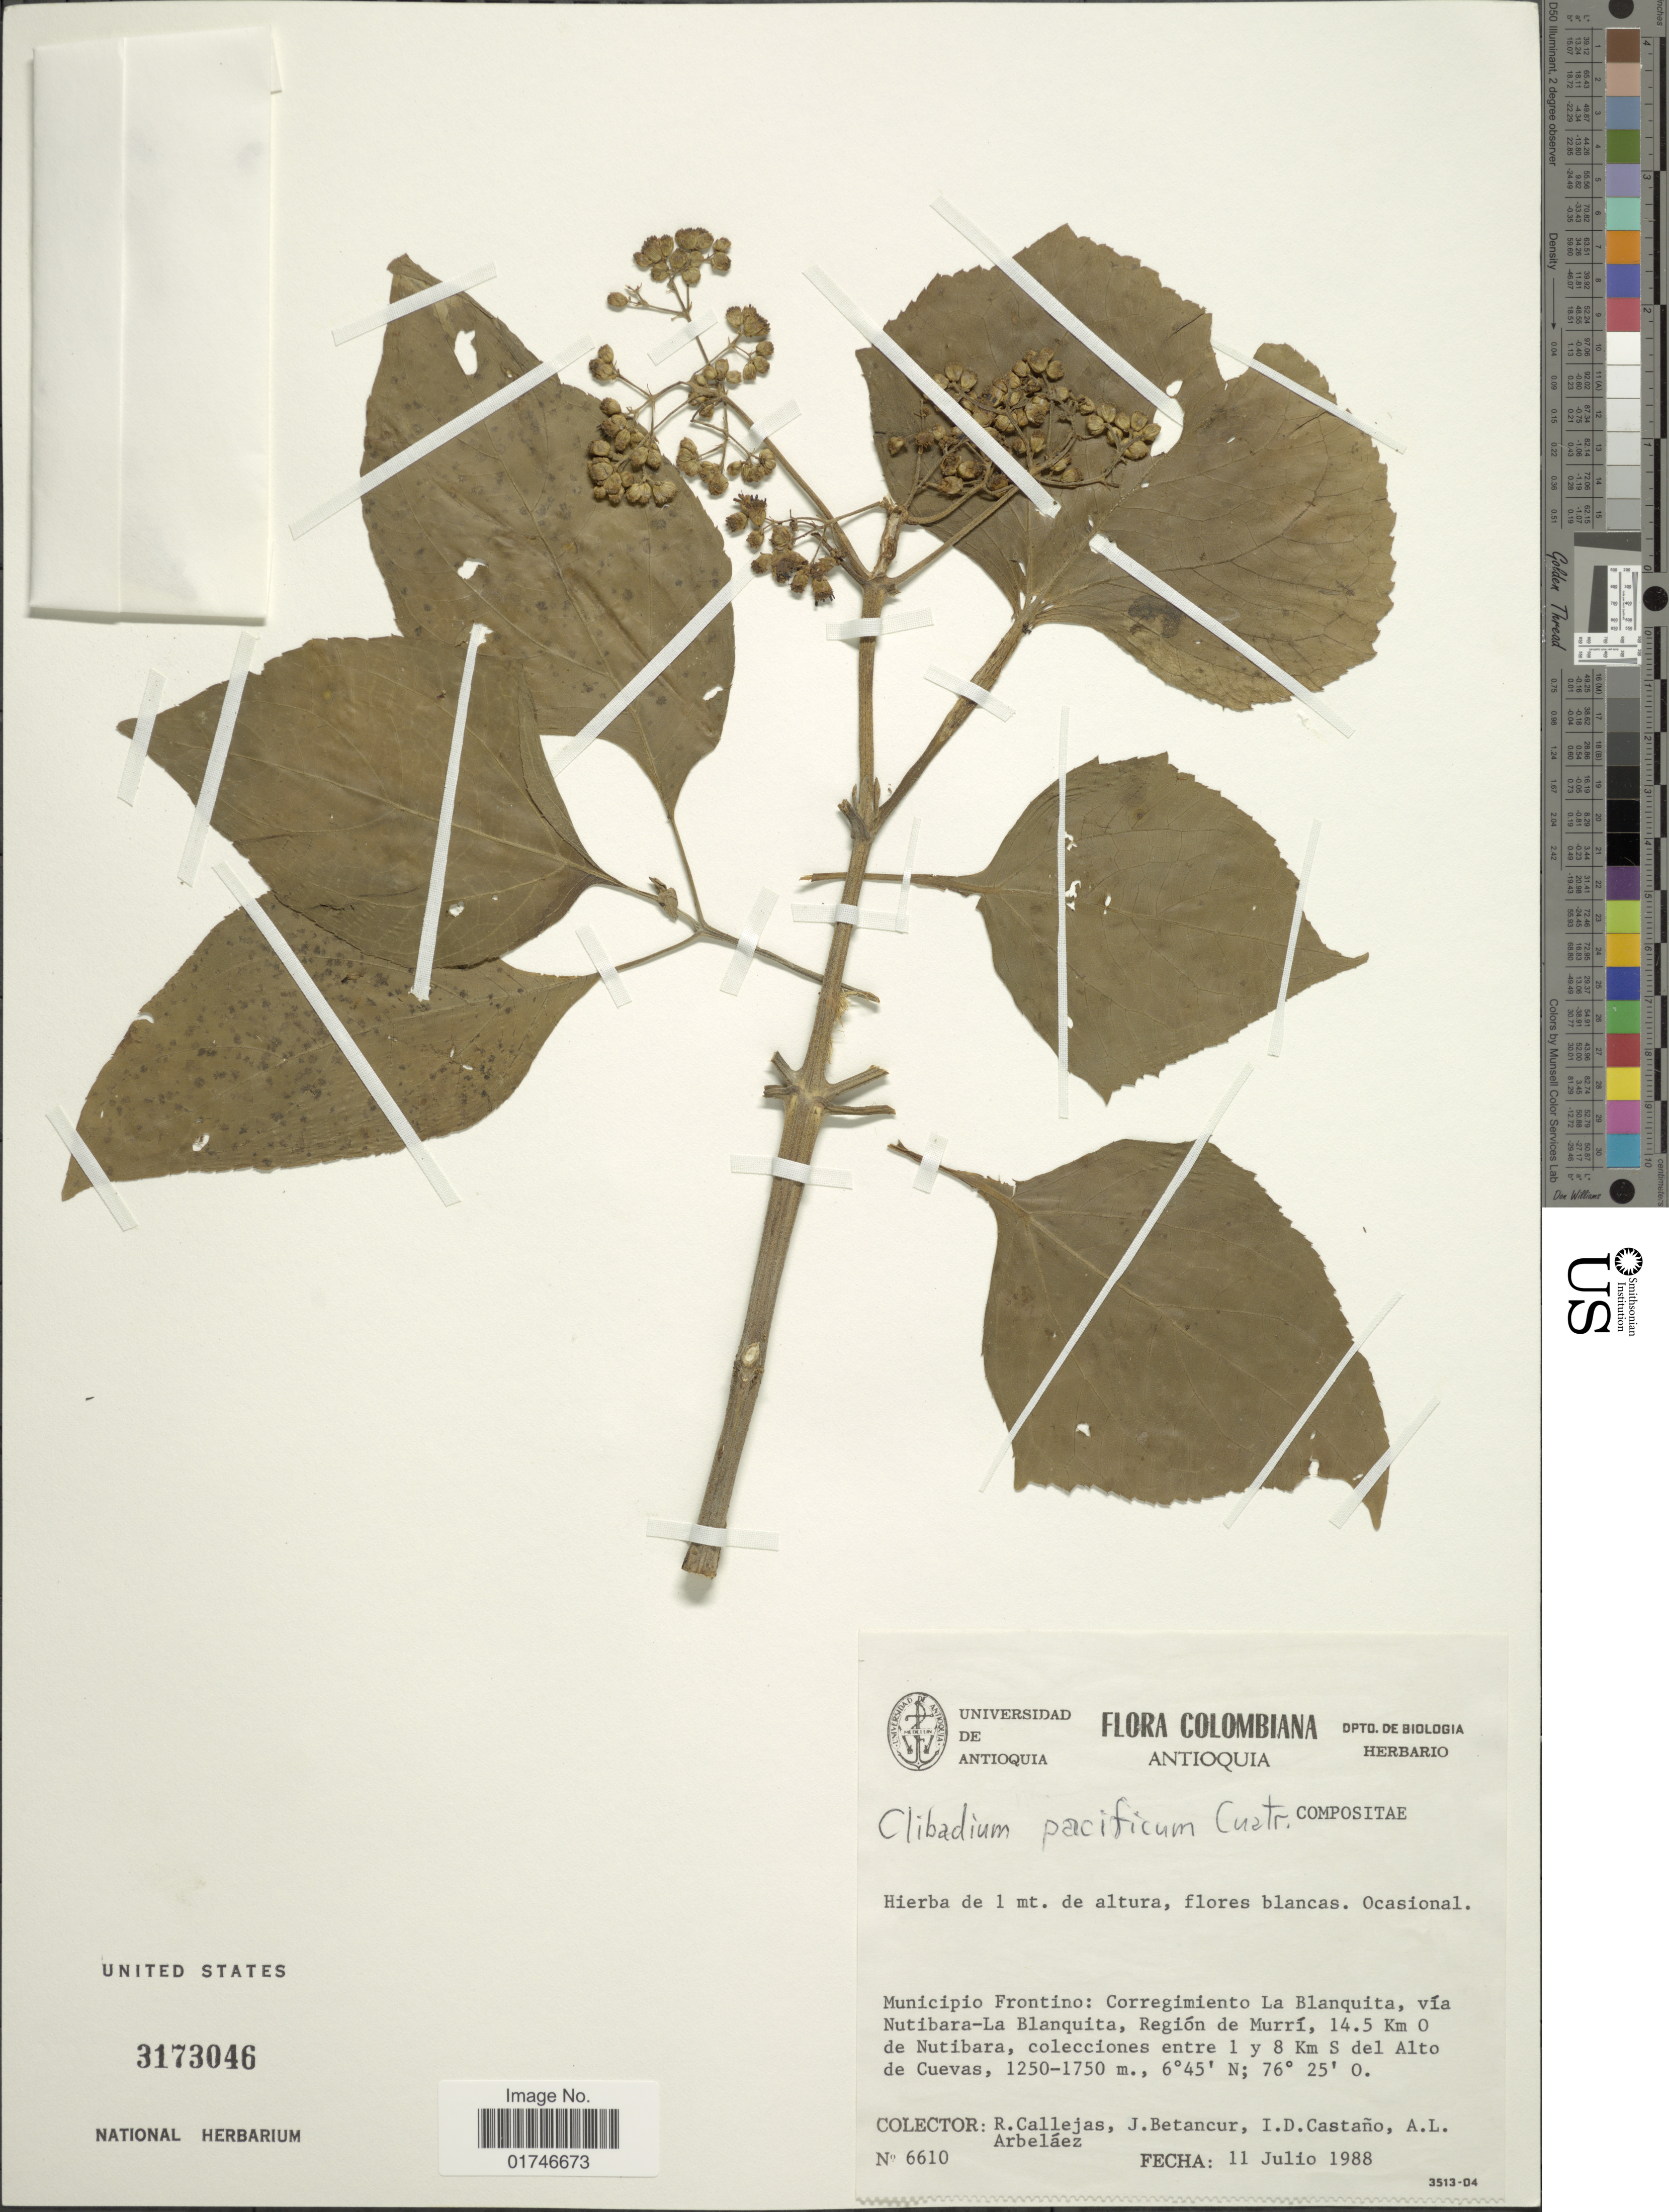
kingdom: Plantae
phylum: Tracheophyta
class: Magnoliopsida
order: Asterales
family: Asteraceae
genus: Clibadium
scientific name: Clibadium pacificum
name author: Cuatrec.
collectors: R. Callejas, J. Betancur, I. Castaño & A. Arbeláez Alvarez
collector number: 6610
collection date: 1988-07-11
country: Colombia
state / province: Antioquia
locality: Municipio Frontino: Corregimiento La Blanquita, vía Nutibara-La Blanquita, Región de Murrí, 14.5 Km O de Nutibara, colecciones entre 1 y 8 Km S del Alto de Cuevaa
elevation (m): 1250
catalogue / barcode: US 3173046